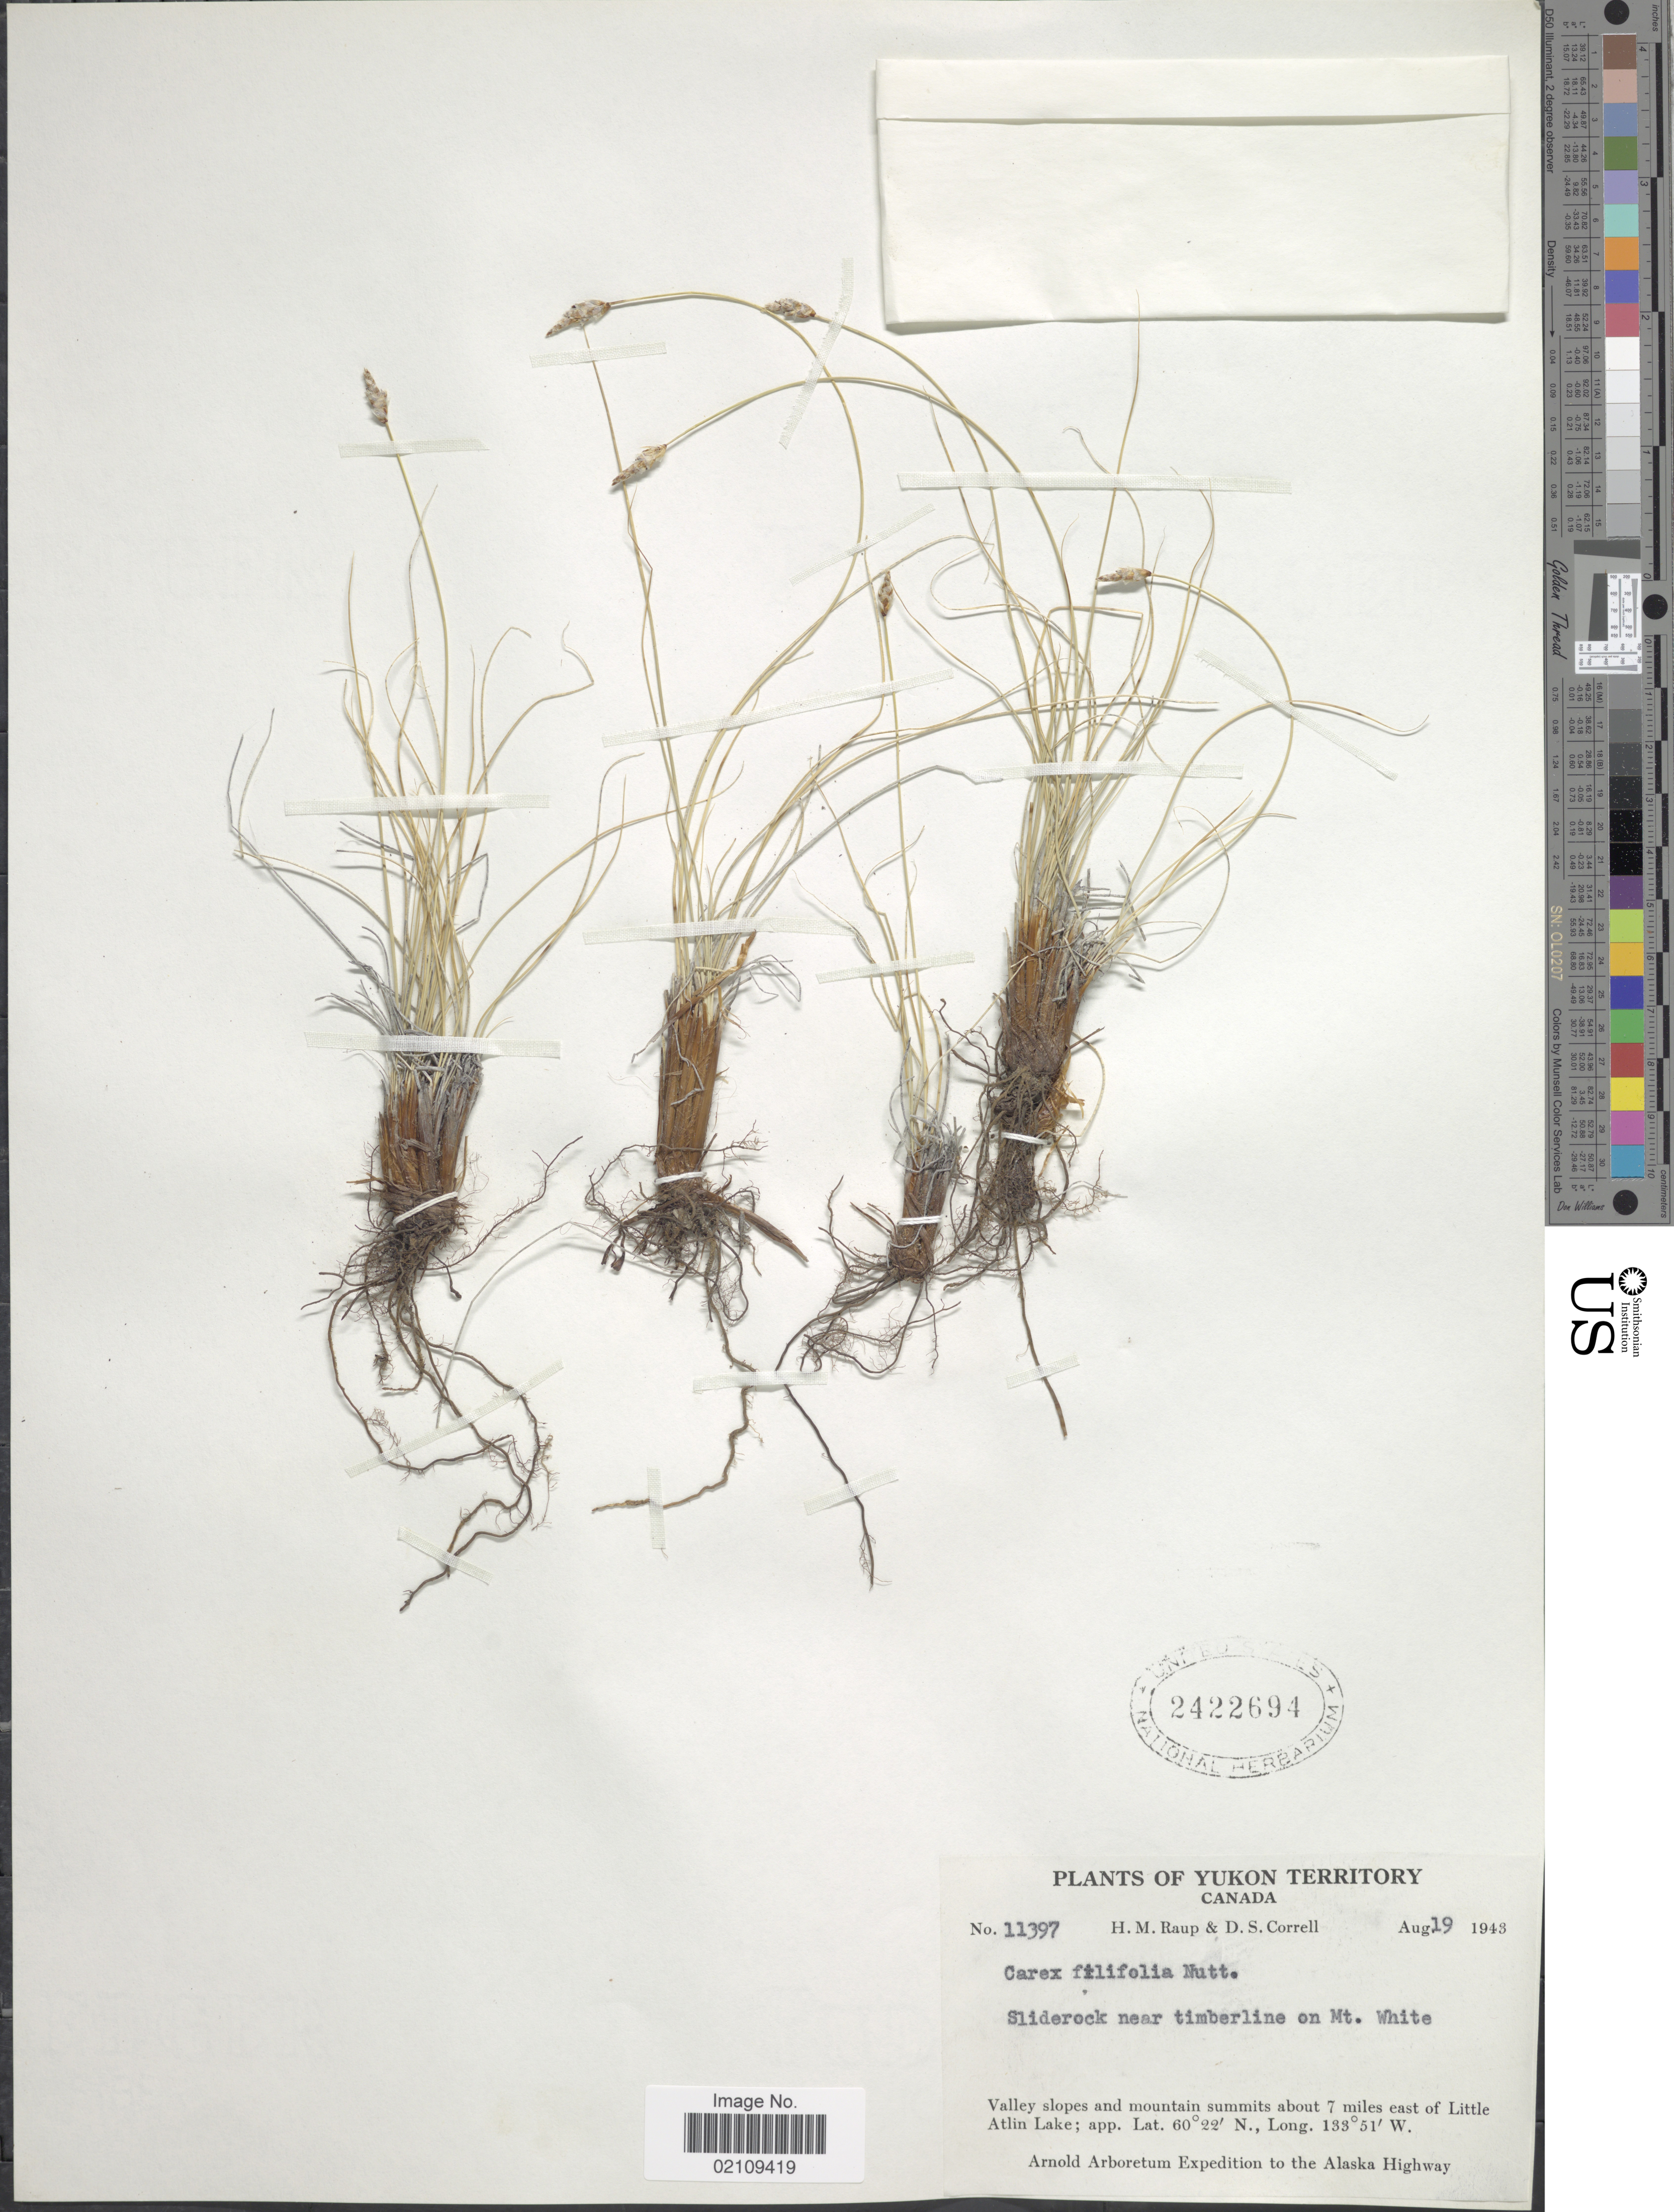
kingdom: Plantae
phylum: Tracheophyta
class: Liliopsida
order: Poales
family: Cyperaceae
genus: Carex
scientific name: Carex filifolia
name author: Nutt.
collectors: H. Raup & D. S. Correll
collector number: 11397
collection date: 1943-08-19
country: Canada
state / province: Yukon Territory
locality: Sliderock near timberline on Mt White, Valley slopes and mountain summits about 7 miles east of Little Atlin Lake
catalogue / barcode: US 2422694